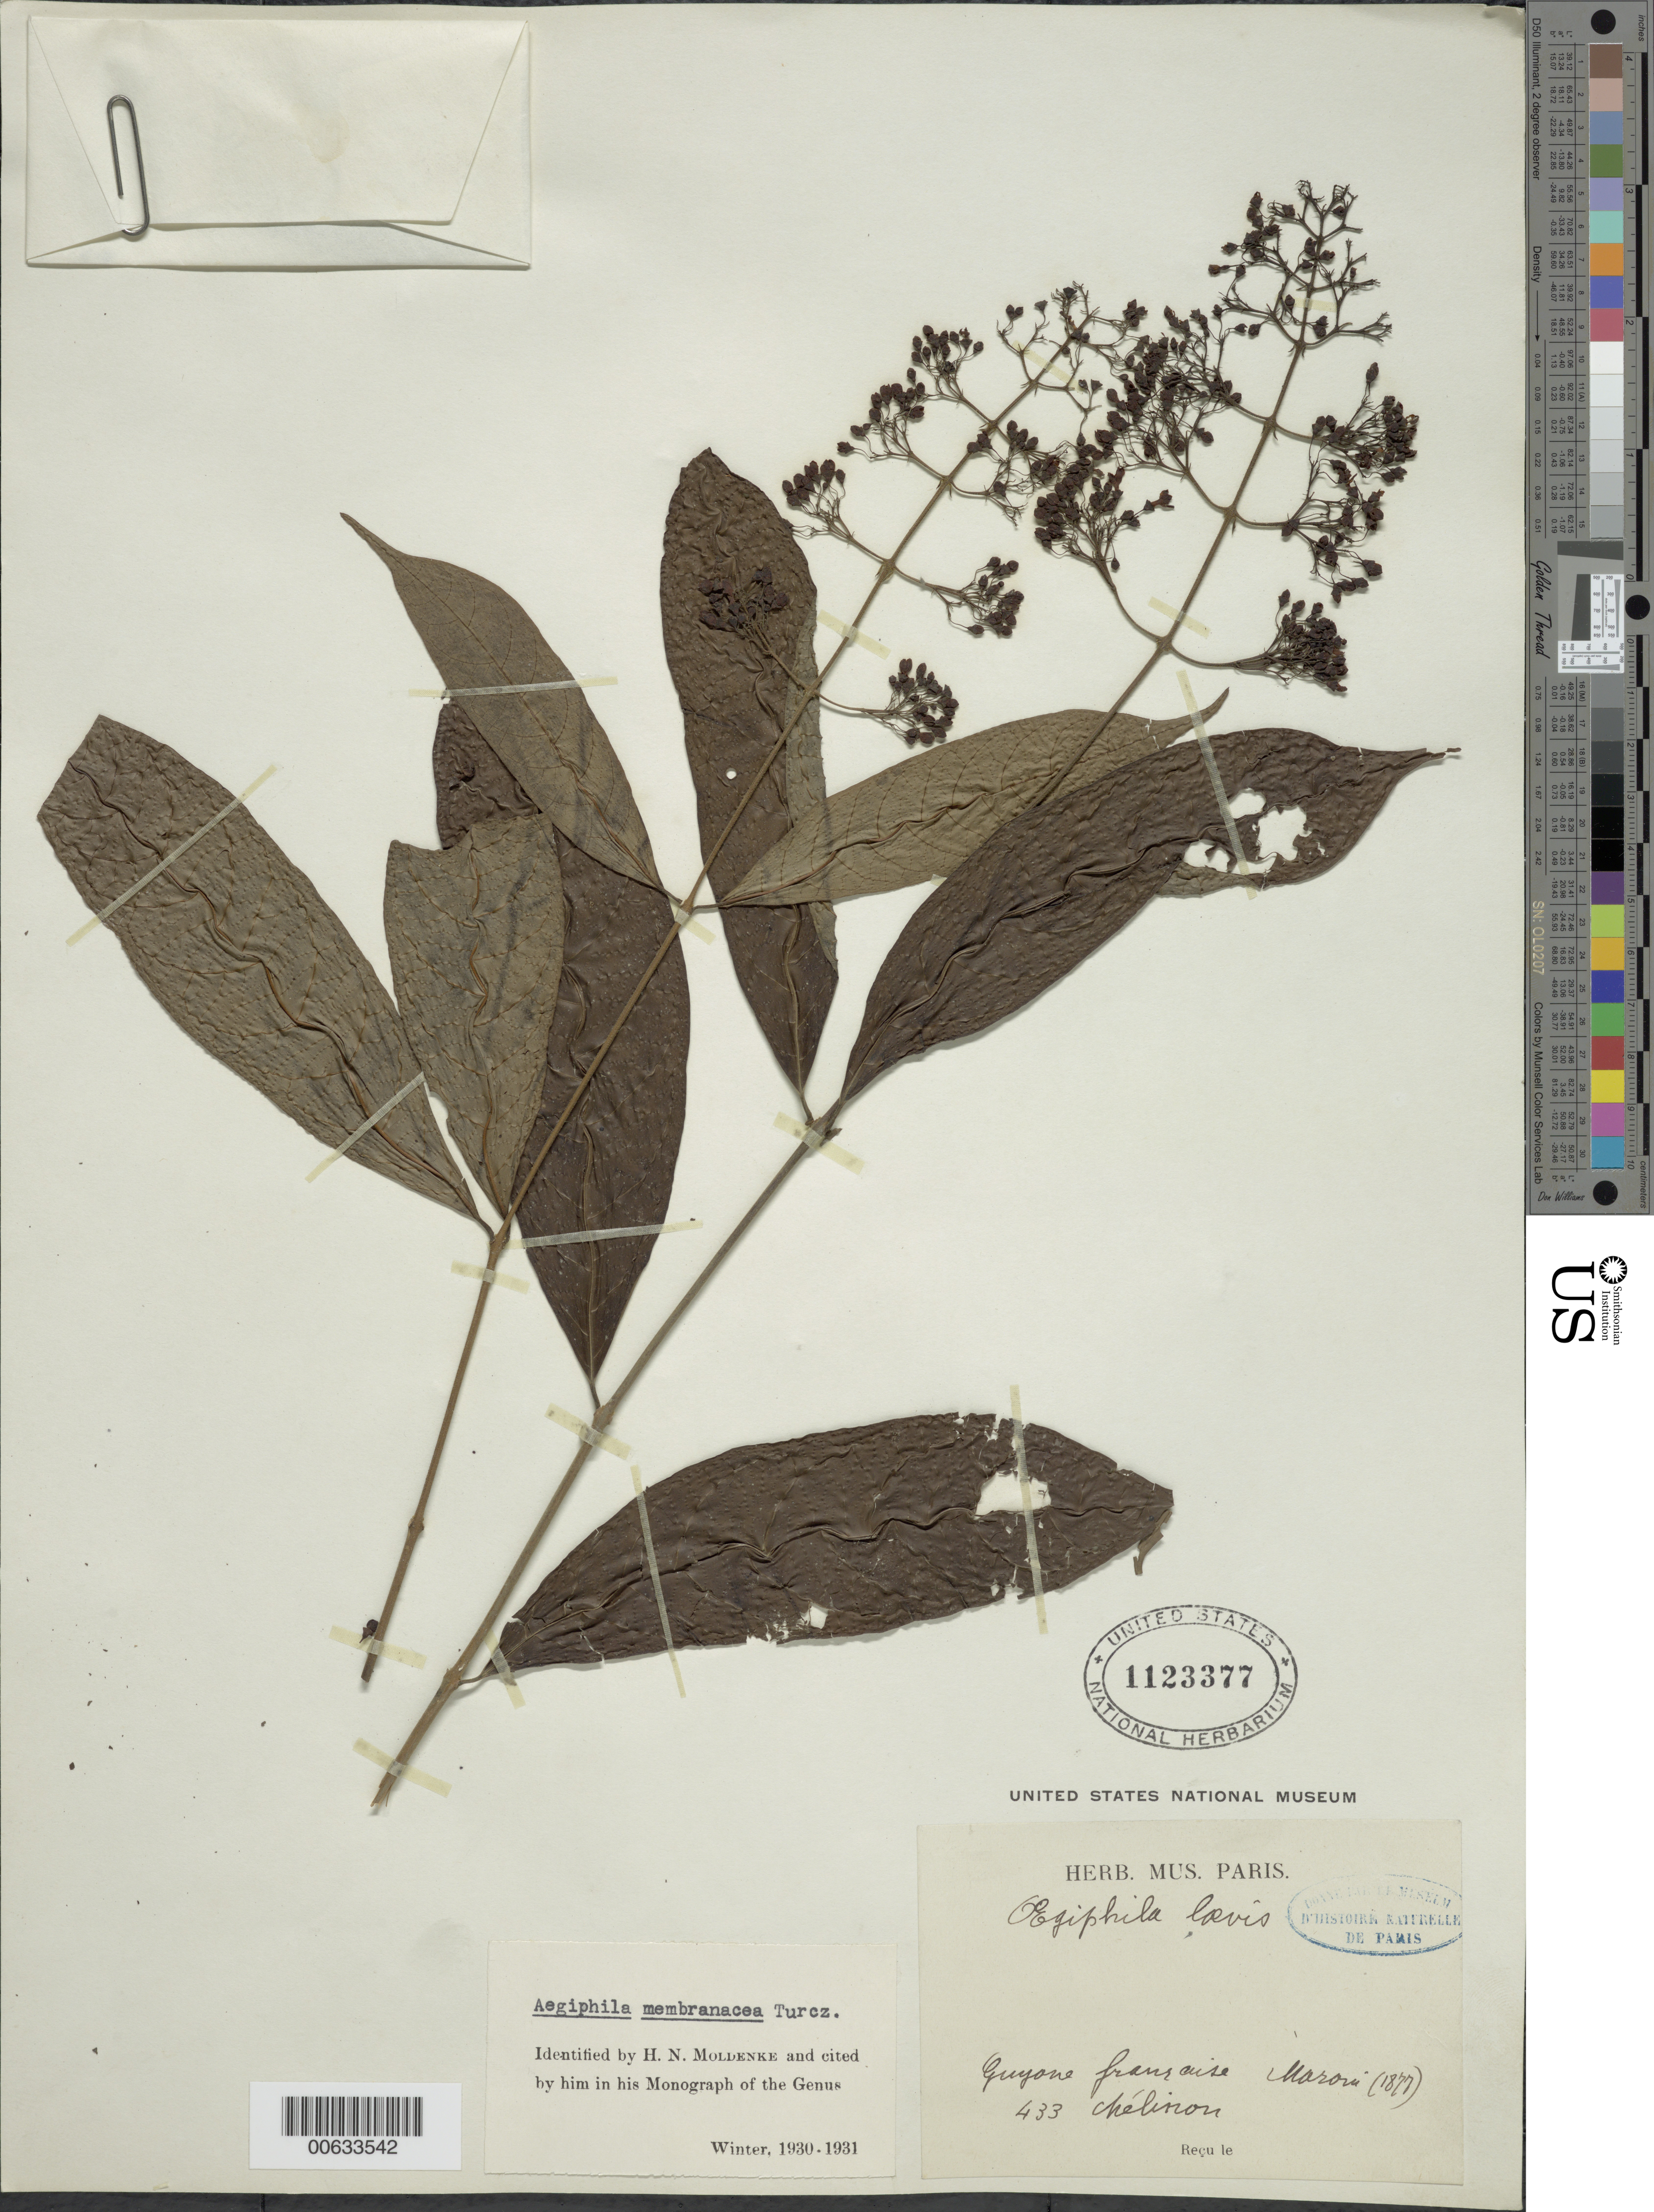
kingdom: Plantae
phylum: Tracheophyta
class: Magnoliopsida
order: Lamiales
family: Lamiaceae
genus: Aegiphila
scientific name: Aegiphila membranacea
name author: Turcz.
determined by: Moldenke, H. N.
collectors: E. Mélinon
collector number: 433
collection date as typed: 1877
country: French Guiana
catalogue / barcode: US 1123377